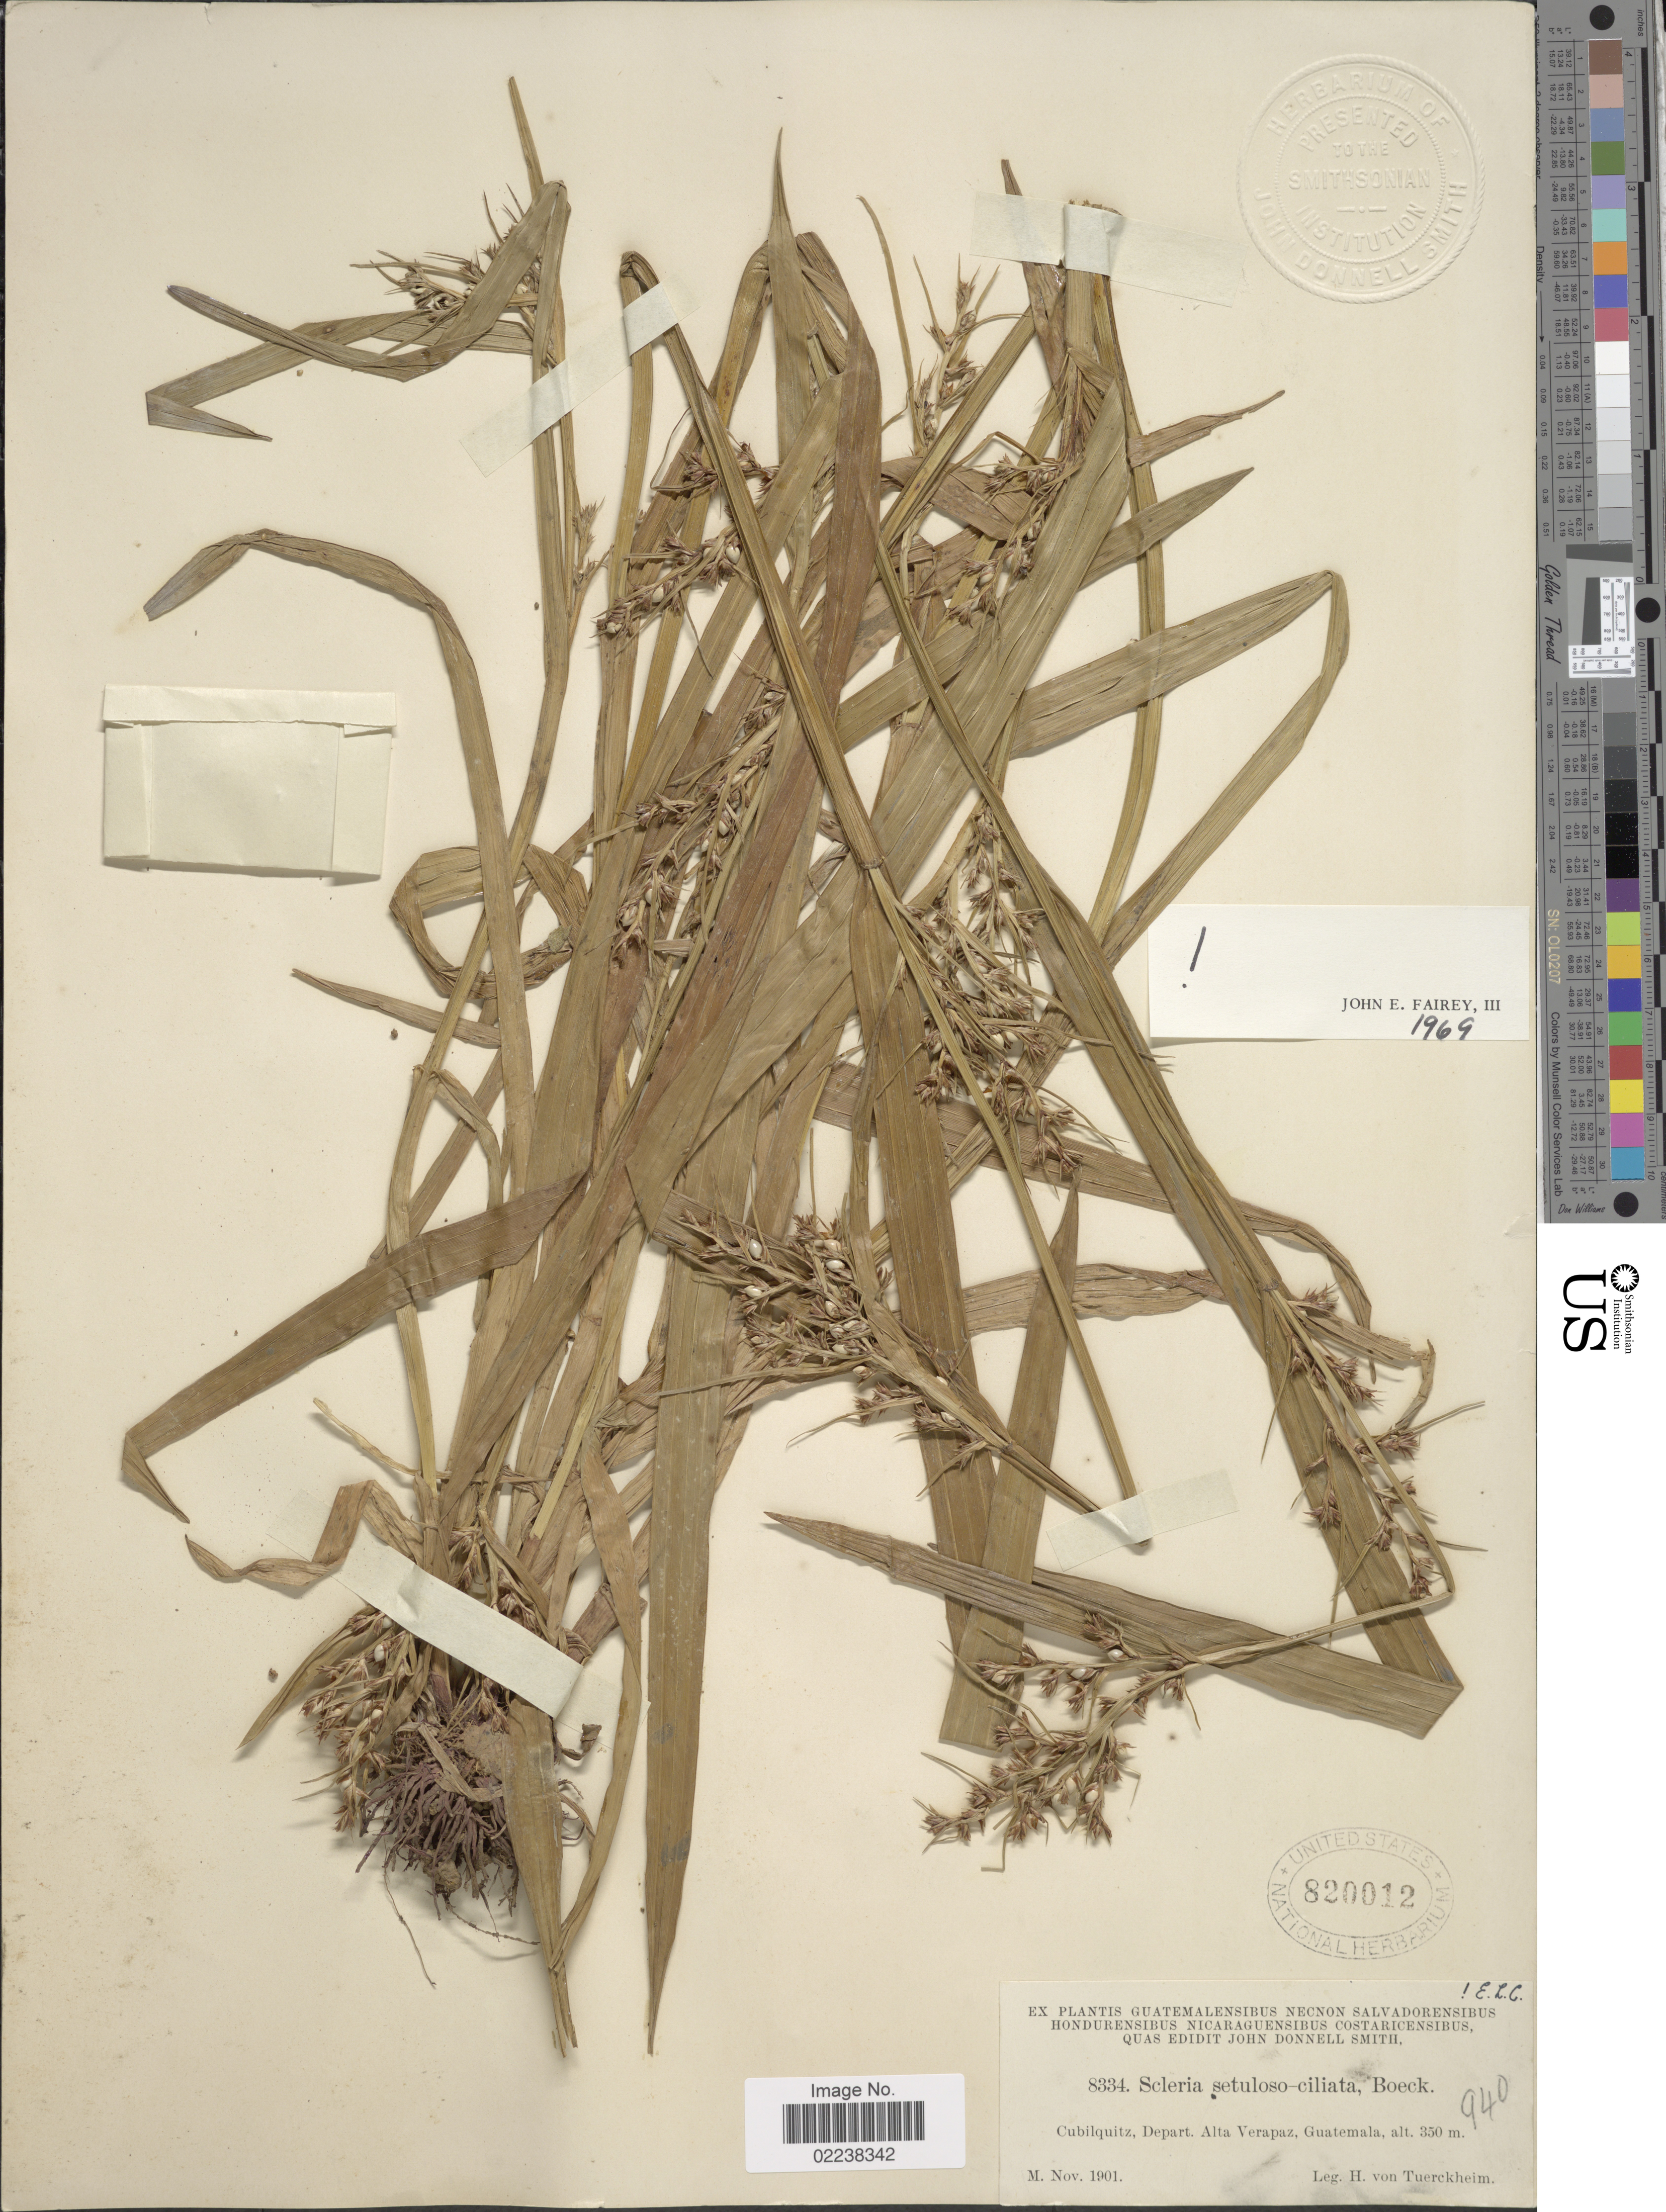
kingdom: Plantae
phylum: Tracheophyta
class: Liliopsida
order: Poales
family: Cyperaceae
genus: Scleria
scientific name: Scleria setulosociliata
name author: Boeckeler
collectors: H. von Türckheim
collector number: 8334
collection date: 1901-11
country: Guatemala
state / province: Alta Verapaz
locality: Cubilquitz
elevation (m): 350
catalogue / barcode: US 820012